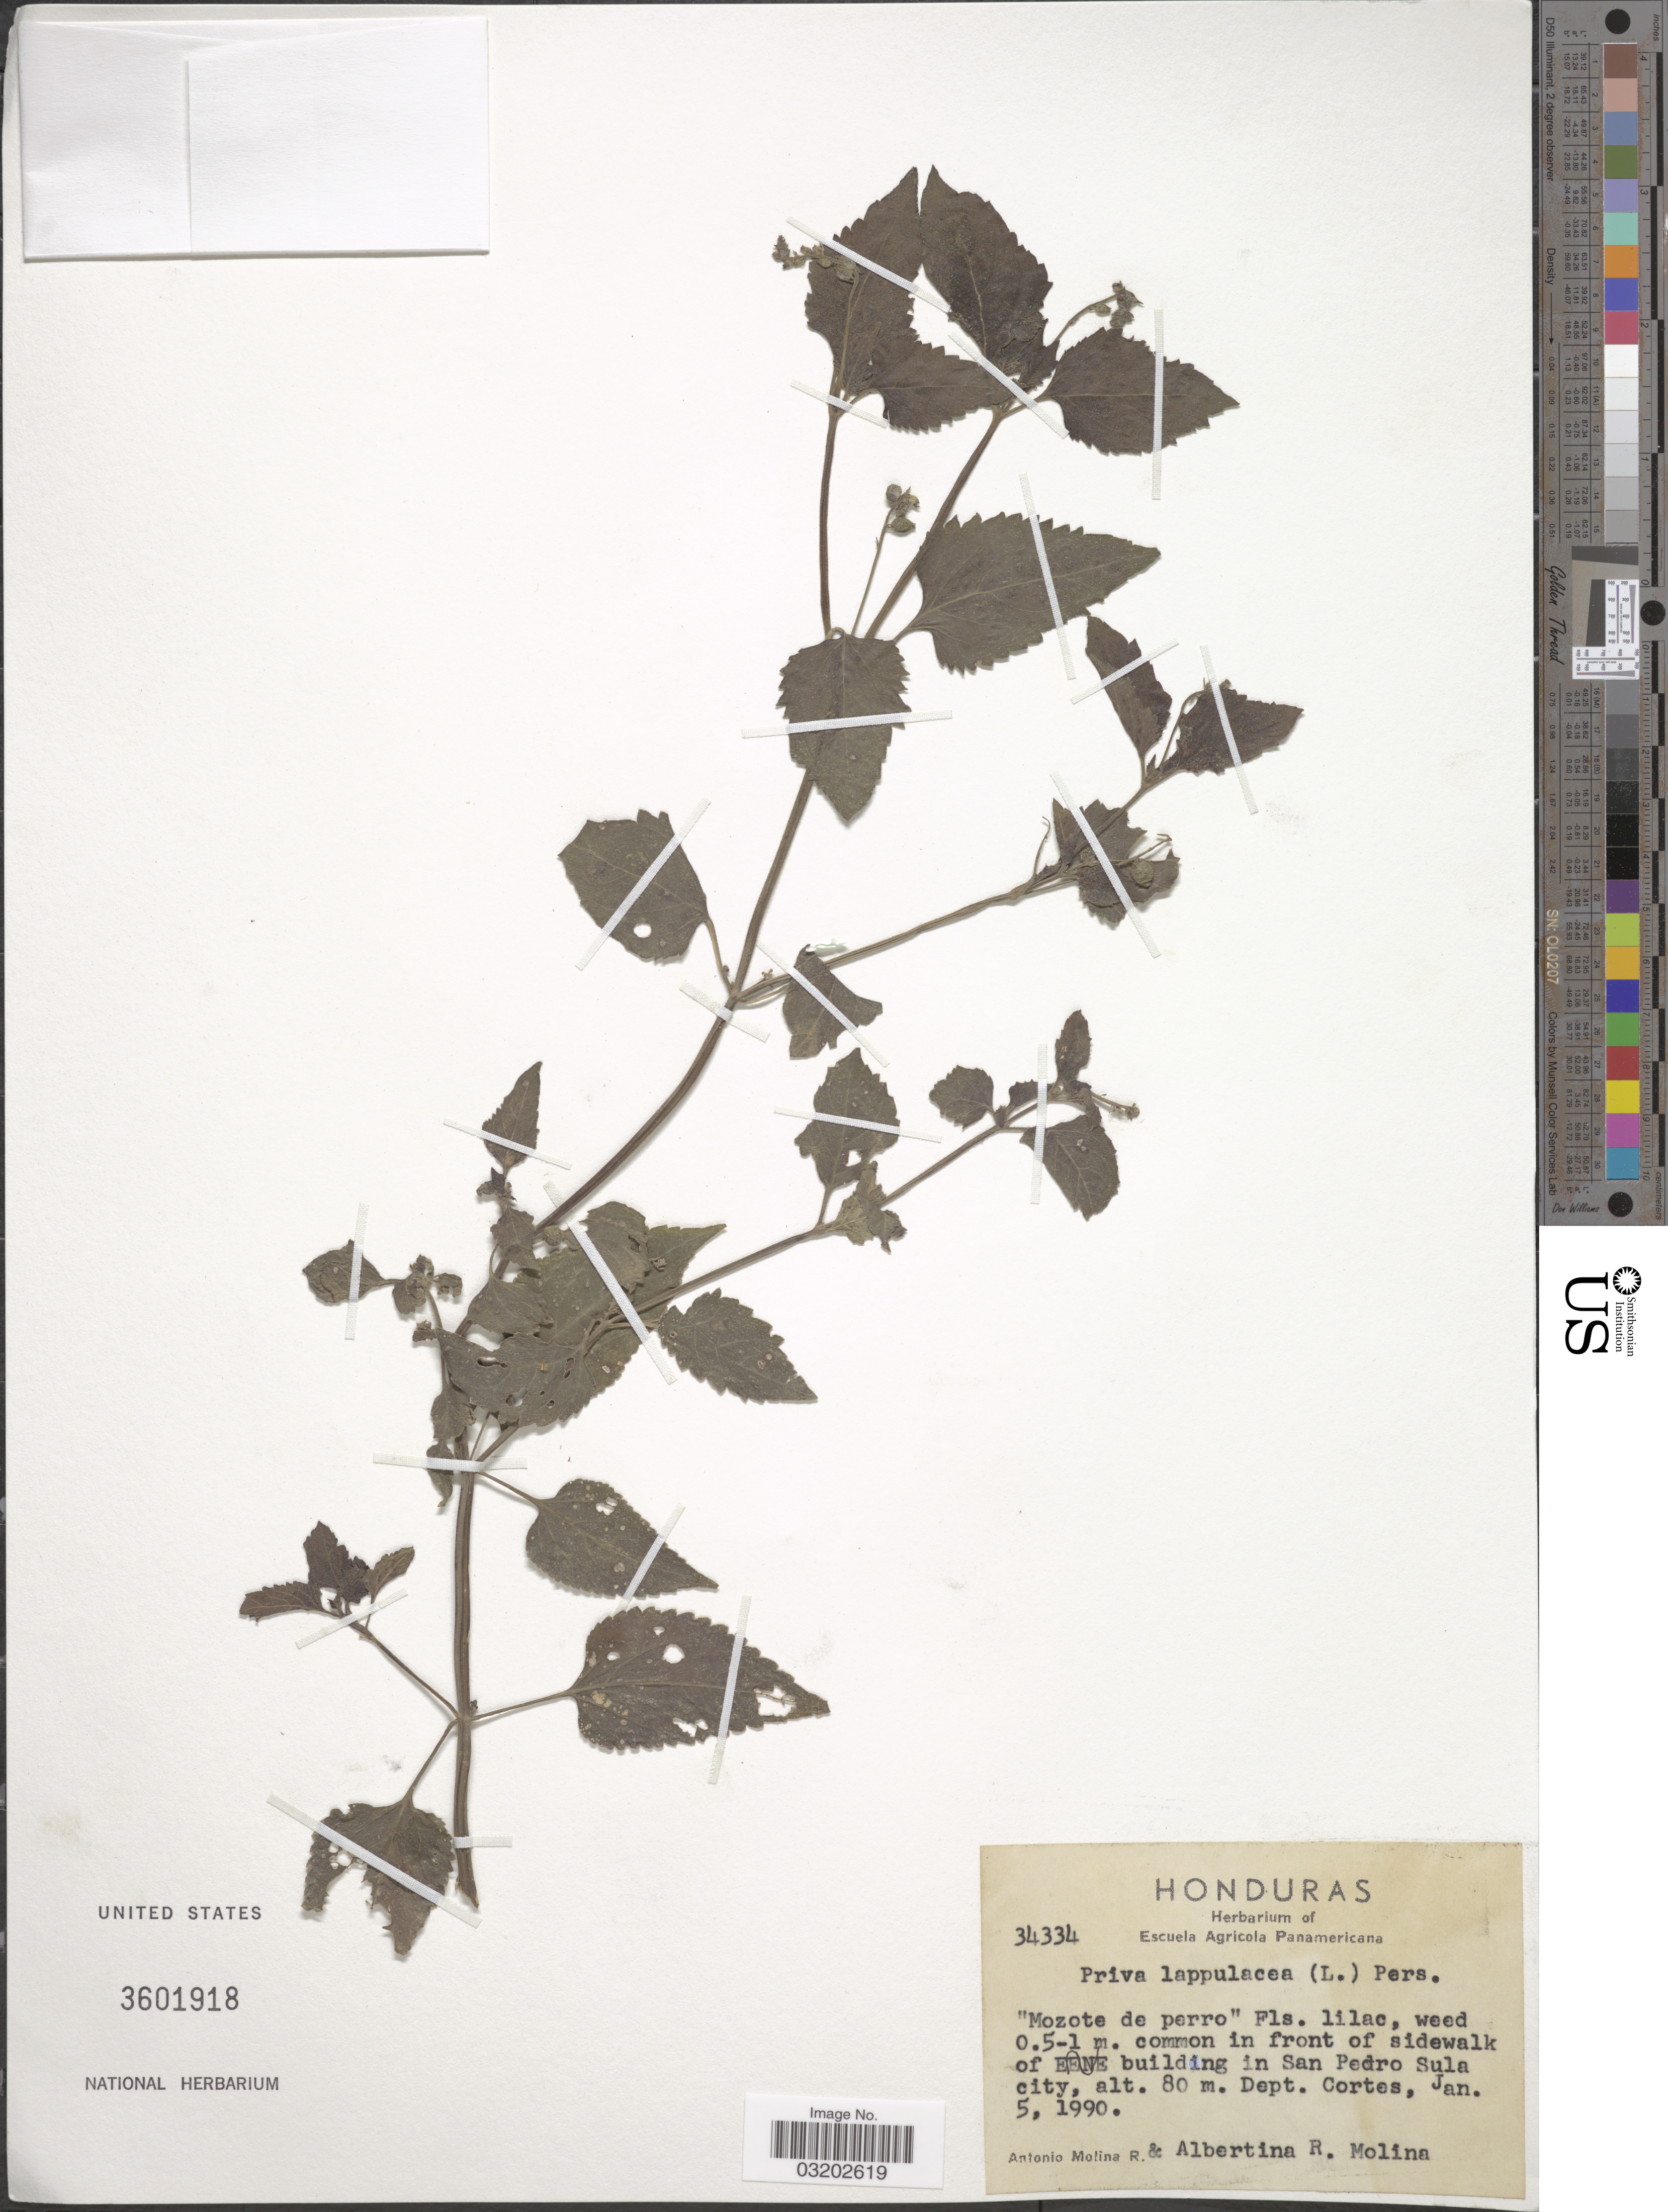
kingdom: Plantae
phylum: Tracheophyta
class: Magnoliopsida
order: Lamiales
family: Verbenaceae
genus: Priva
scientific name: Priva lappulacea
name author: (L.) Pers.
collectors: A. Molina R. & A. R. Molina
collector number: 34334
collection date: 1990-01-05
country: Honduras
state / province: Cortés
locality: Common in front of sidewalk of EENE building in San Pedro Sula city. Dept. Cortes.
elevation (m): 80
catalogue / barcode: US 3601918